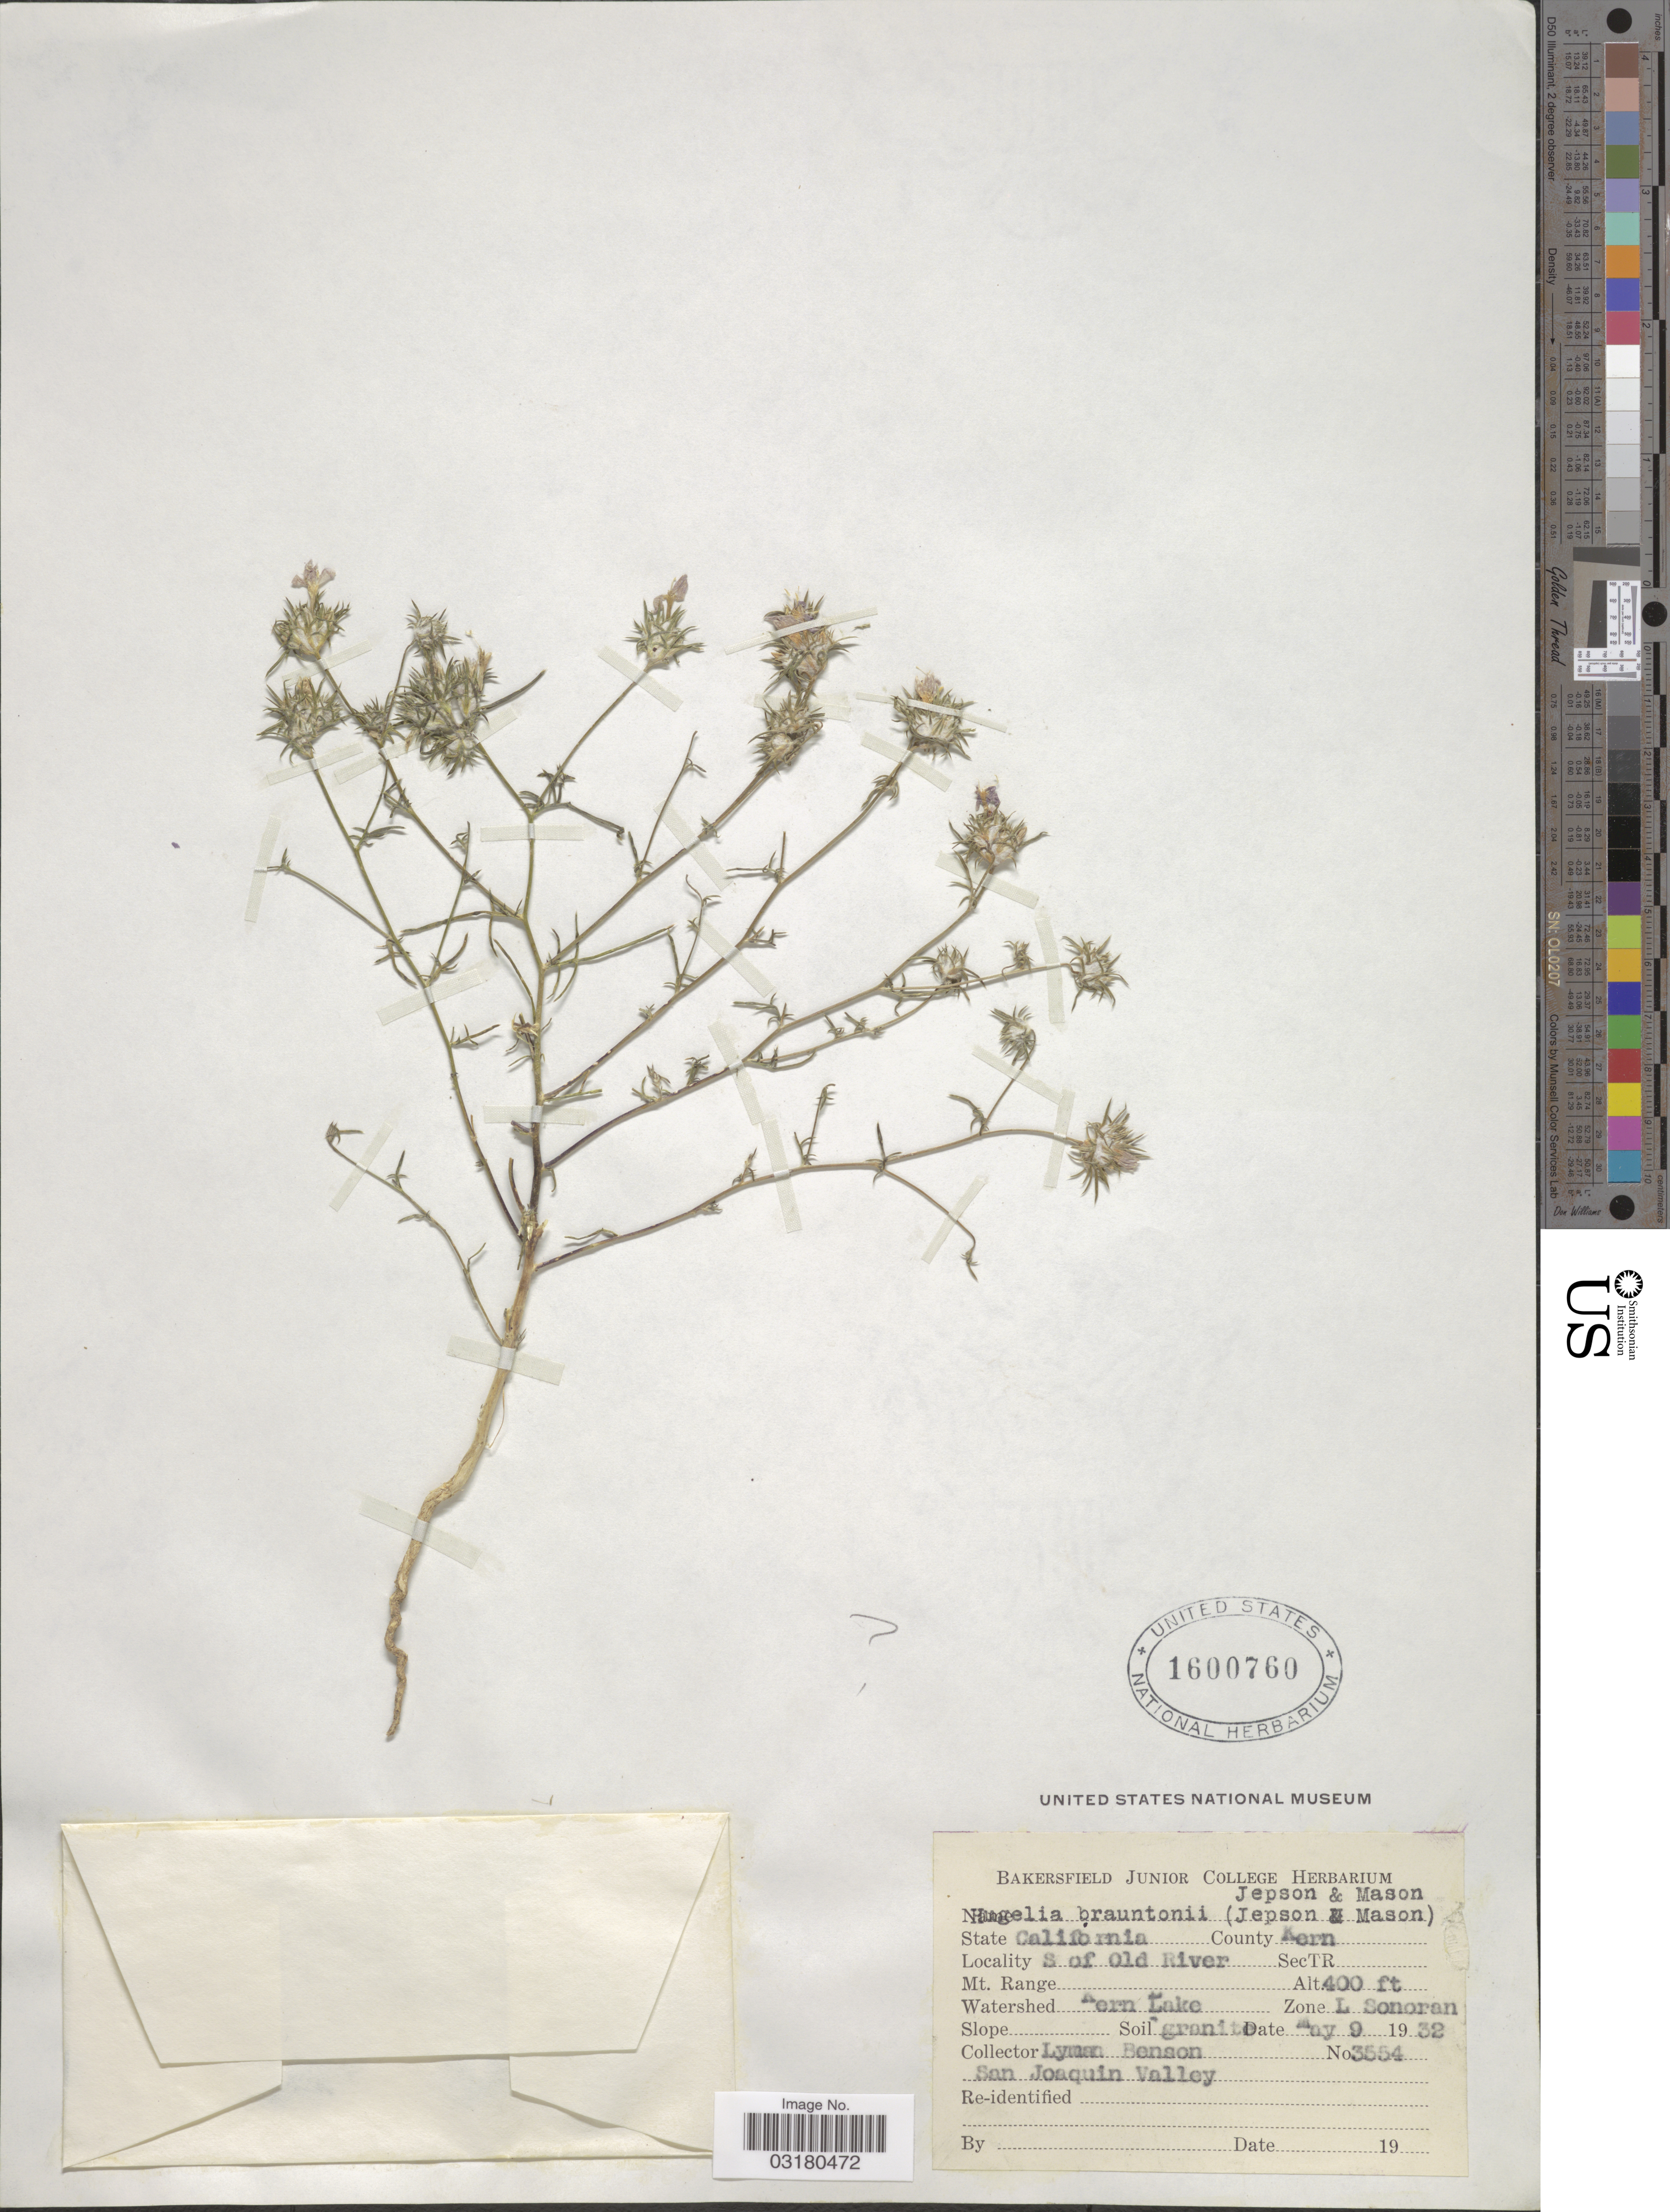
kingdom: Plantae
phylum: Tracheophyta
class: Magnoliopsida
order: Ericales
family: Polemoniaceae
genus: Eriastrum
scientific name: Eriastrum pluriflorum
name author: (A. Heller) H. Mason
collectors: L. D. Benson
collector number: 3554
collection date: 1932-05-09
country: United States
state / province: California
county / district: Kern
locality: County Kern. S of Old River. Watershed Kern Lake. Zone L Sonoran, San Joaquin Valley.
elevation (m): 122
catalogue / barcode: US 1600760